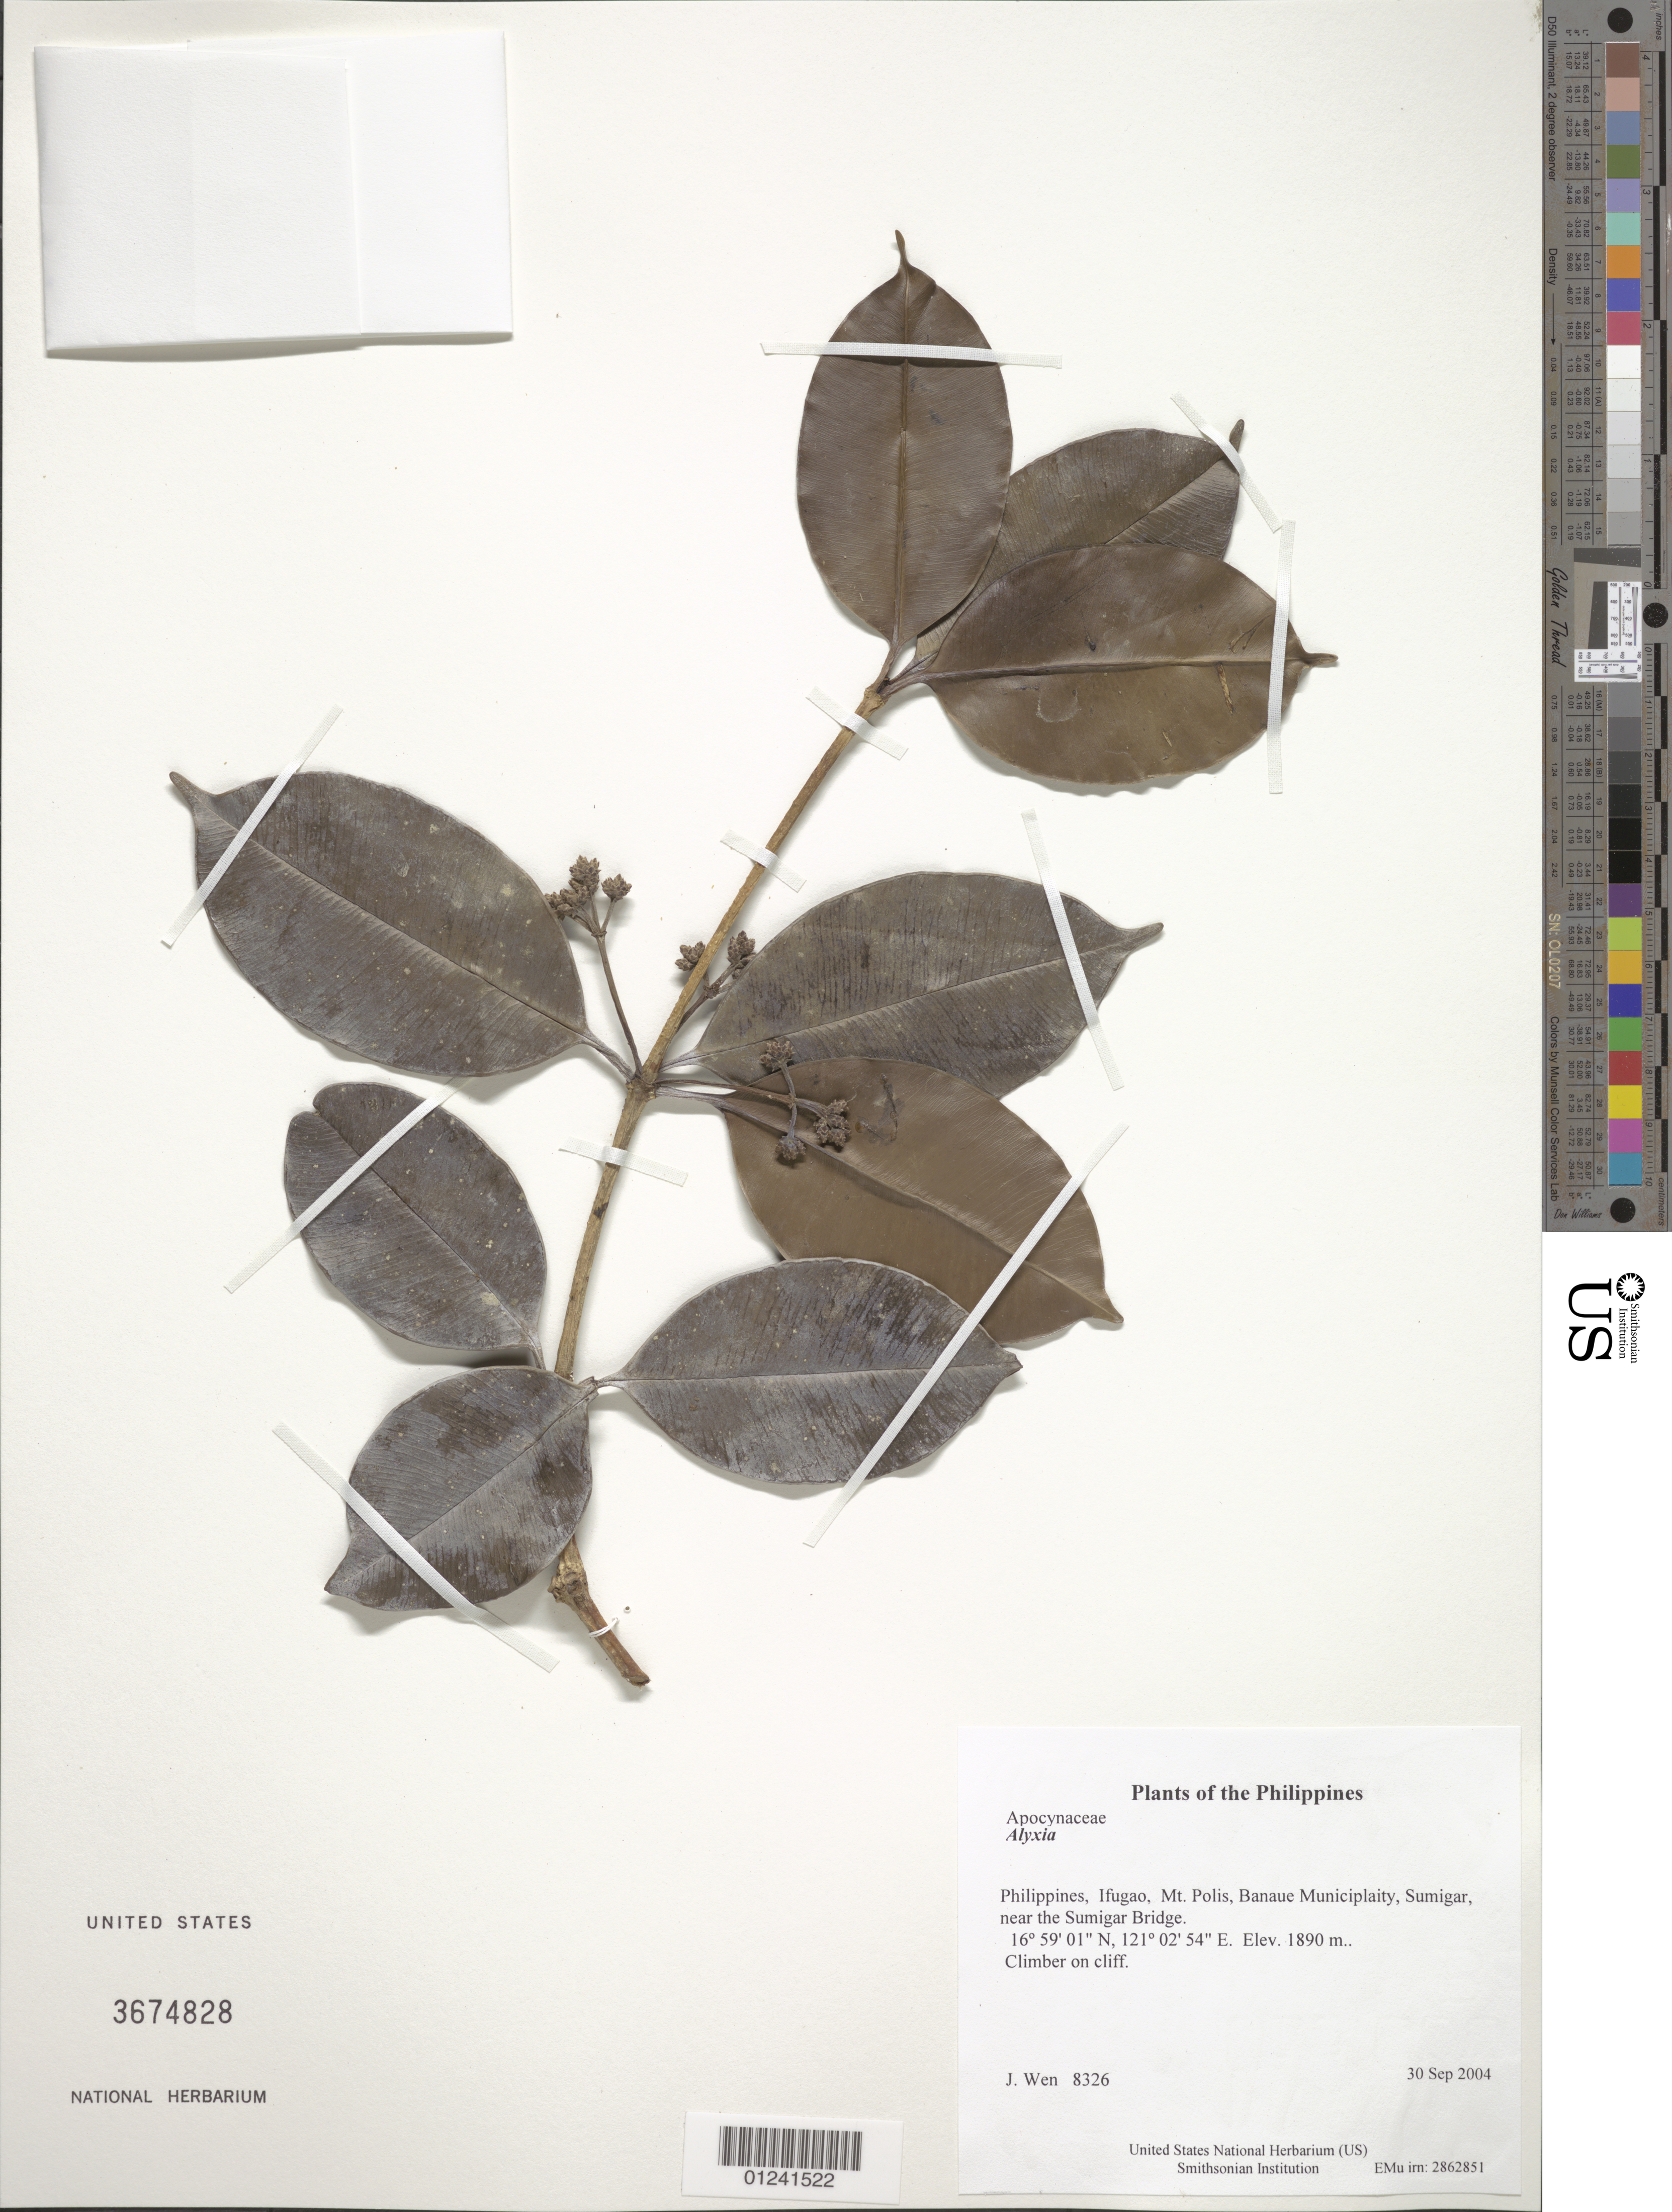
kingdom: Plantae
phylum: Tracheophyta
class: Magnoliopsida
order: Gentianales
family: Apocynaceae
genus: Alyxia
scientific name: Alyxia sp.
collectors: J. Wen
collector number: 8326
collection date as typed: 30 Sep 2004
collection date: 2004-09-30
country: Philippines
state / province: Cordillera (Administrative Region)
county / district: Ifugao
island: Luzon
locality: Mt. Polis, Banaue Municiplaity, Sumigar, near the Sumigar Bridge.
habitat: In high montane forest.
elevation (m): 1890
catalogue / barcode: US 3674828